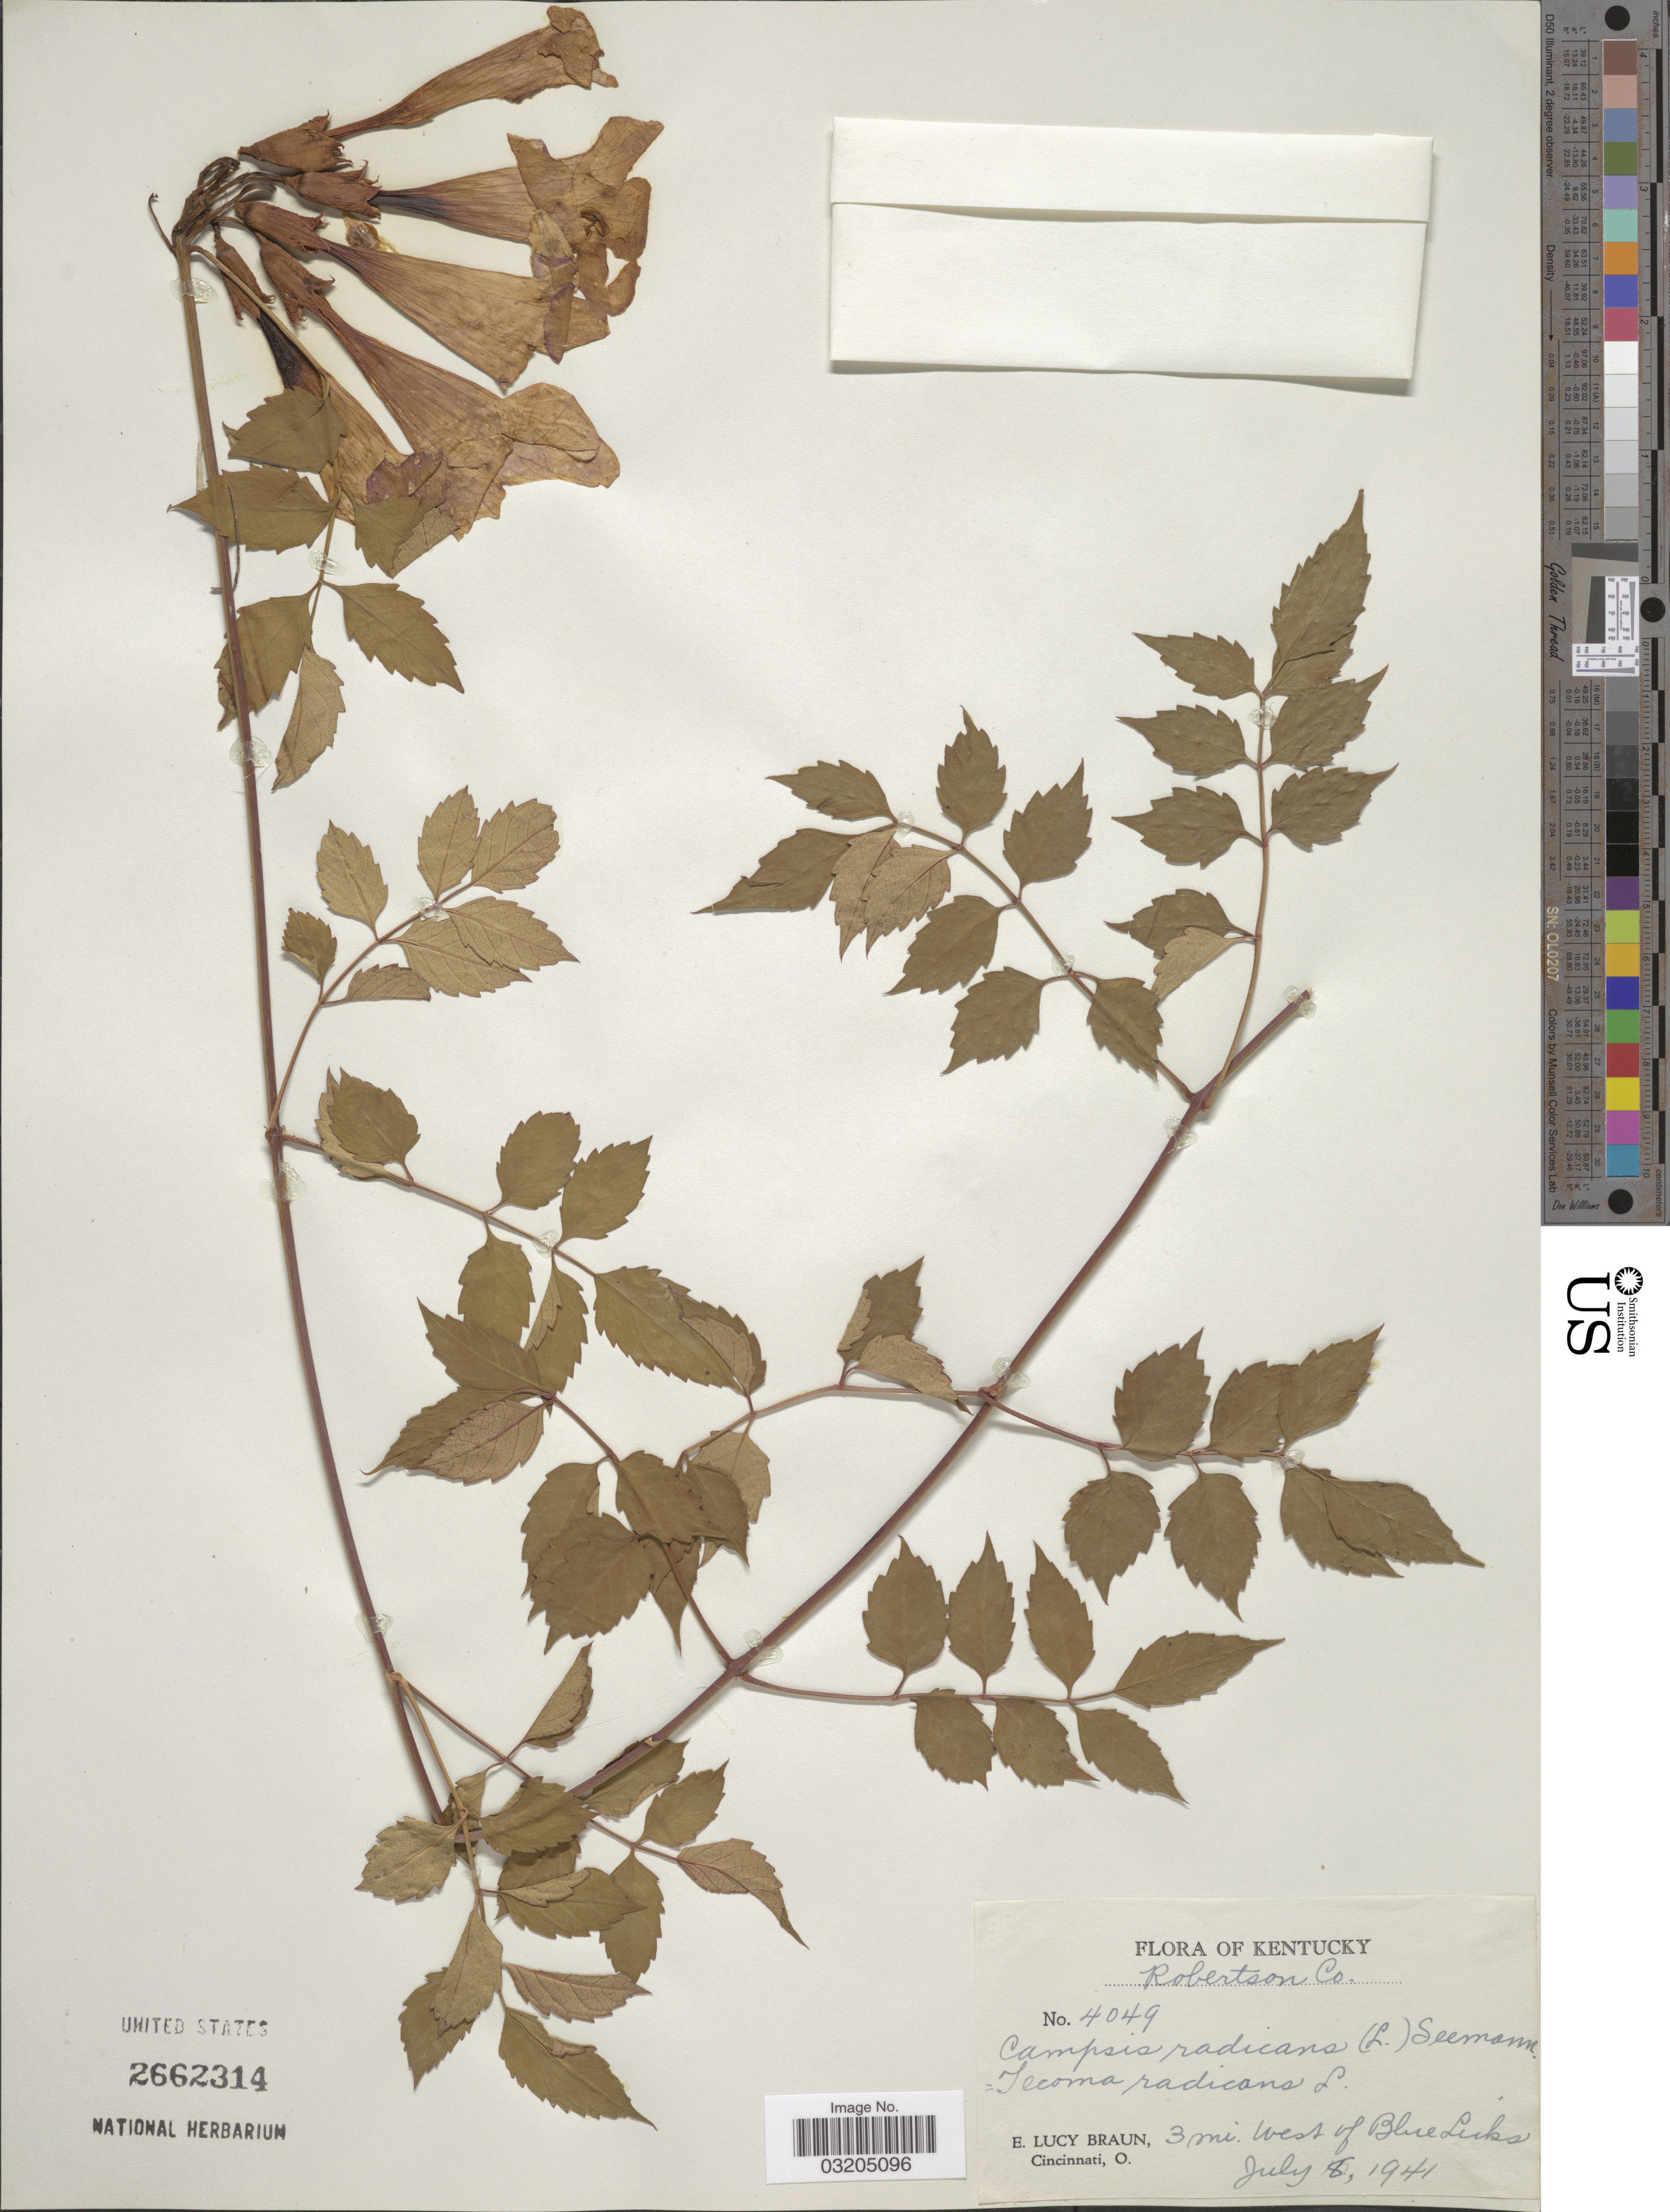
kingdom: Plantae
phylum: Tracheophyta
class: Magnoliopsida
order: Lamiales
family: Bignoniaceae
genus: Campsis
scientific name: Campsis radicans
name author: (L.) Seem.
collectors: E. L. Braun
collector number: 4049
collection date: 1941-07-08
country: United States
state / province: Kentucky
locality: Robertson Co. 3 mi. west of Blue Licks.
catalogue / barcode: US 2662314